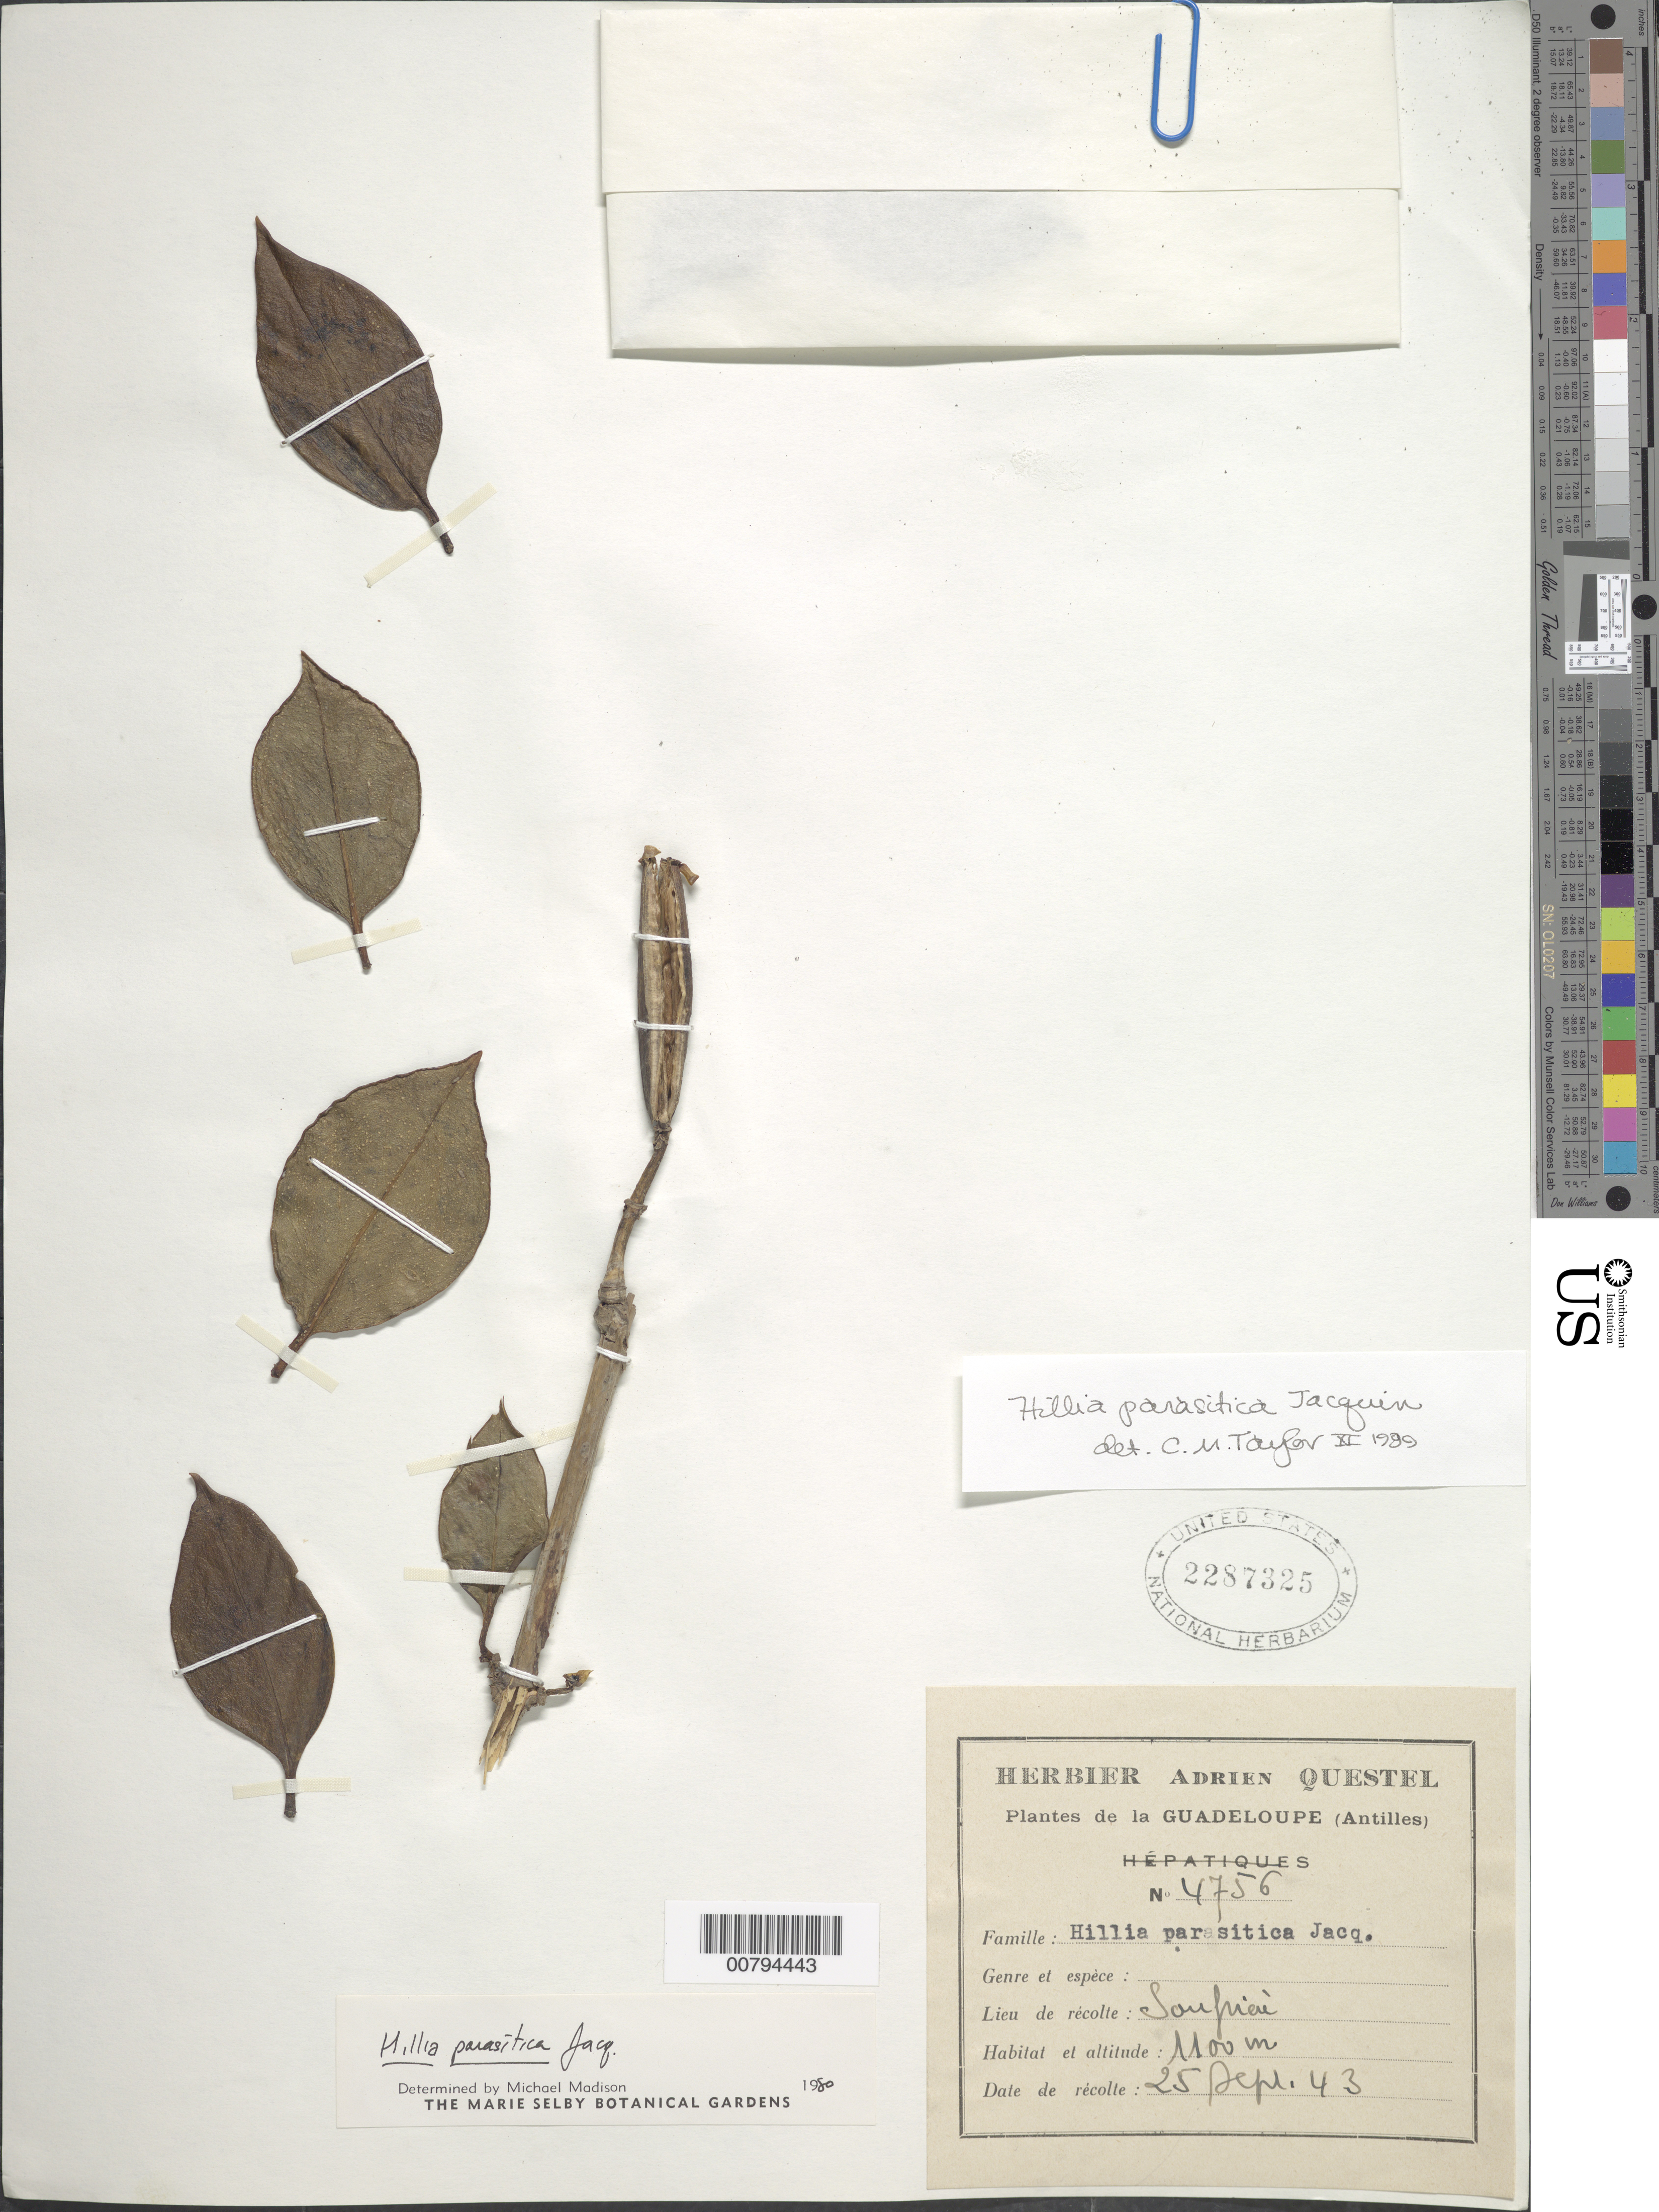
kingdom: Plantae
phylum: Tracheophyta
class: Magnoliopsida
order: Gentianales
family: Rubiaceae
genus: Hillia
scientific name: Hillia parasitica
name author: Jacq.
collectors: A. Questel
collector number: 4756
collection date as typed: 25 Sep 1943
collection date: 1943-09-25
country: Guadeloupe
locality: Soufriere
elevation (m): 1100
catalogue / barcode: US 2287325